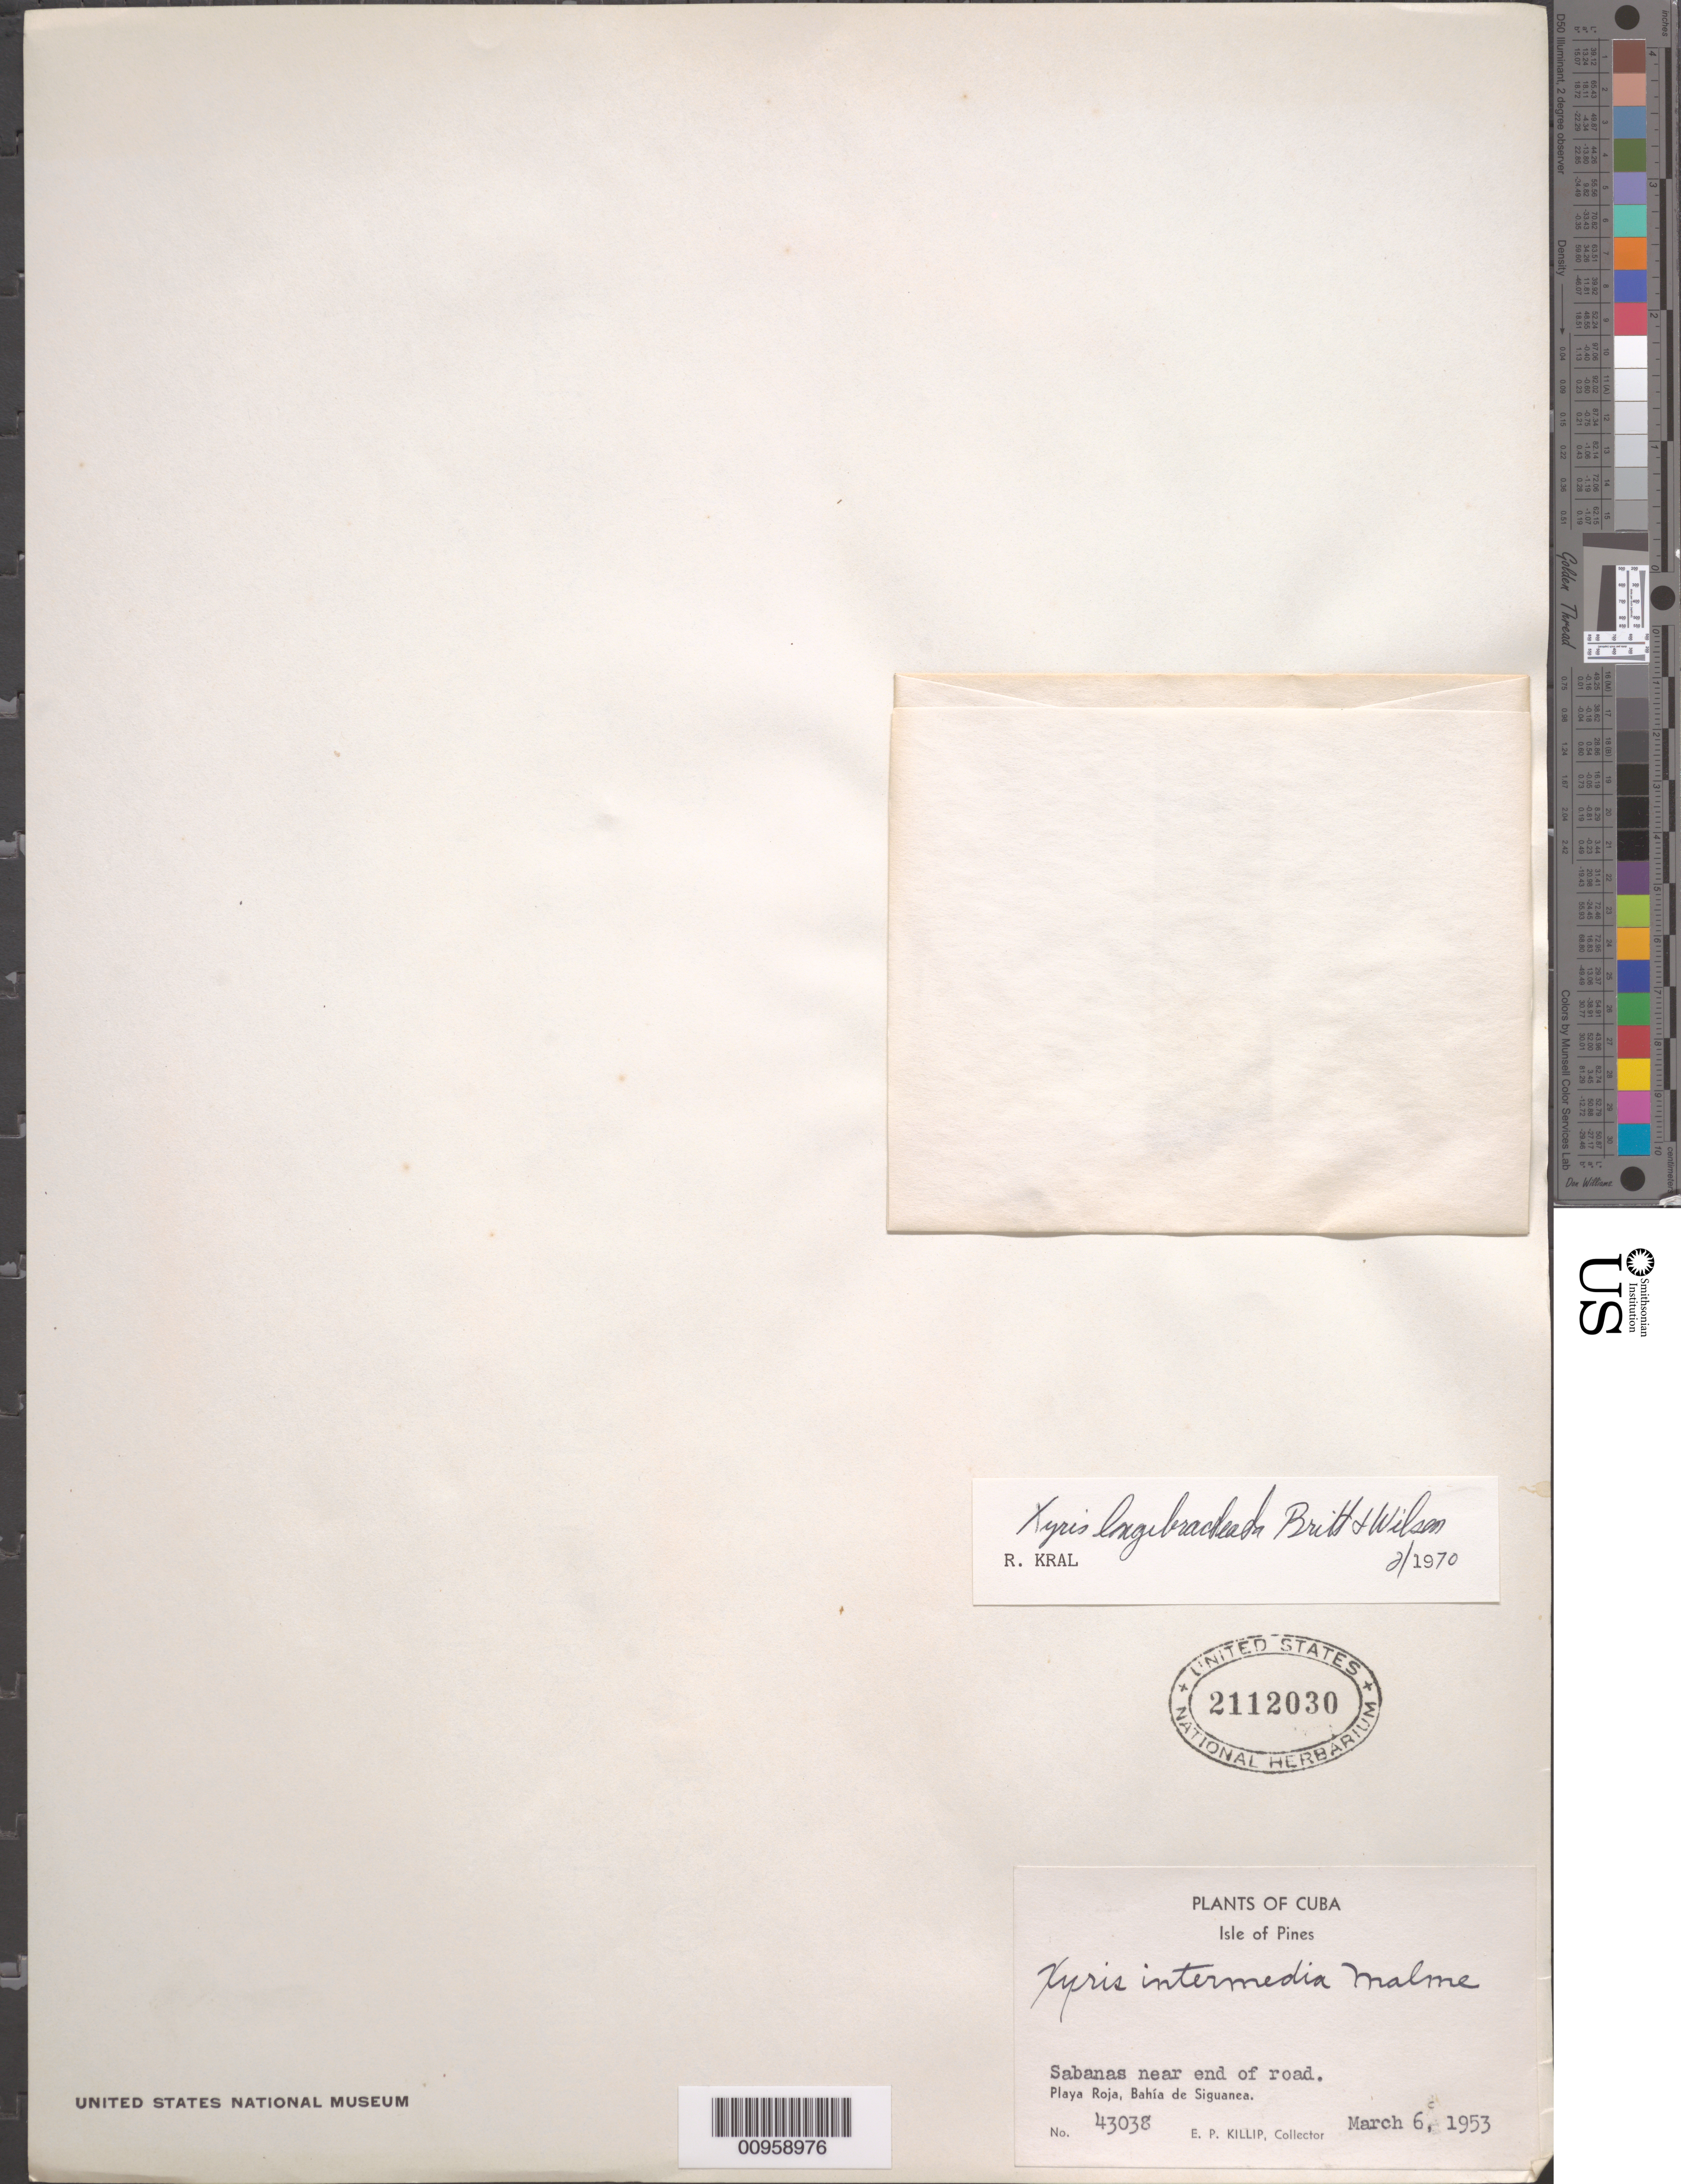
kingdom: Plantae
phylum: Tracheophyta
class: Liliopsida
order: Poales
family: Xyridaceae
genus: Xyris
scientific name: Xyris longibracteata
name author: Britton & P. Wilson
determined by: Kral, Robert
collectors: E. P. Killip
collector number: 43038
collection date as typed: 06 Mar 1953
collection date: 1953-03-06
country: Cuba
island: Isla de la Juventud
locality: Playa Roja, Bahía de Siguanea, near end of road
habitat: Sabanas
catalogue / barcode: US 2112030